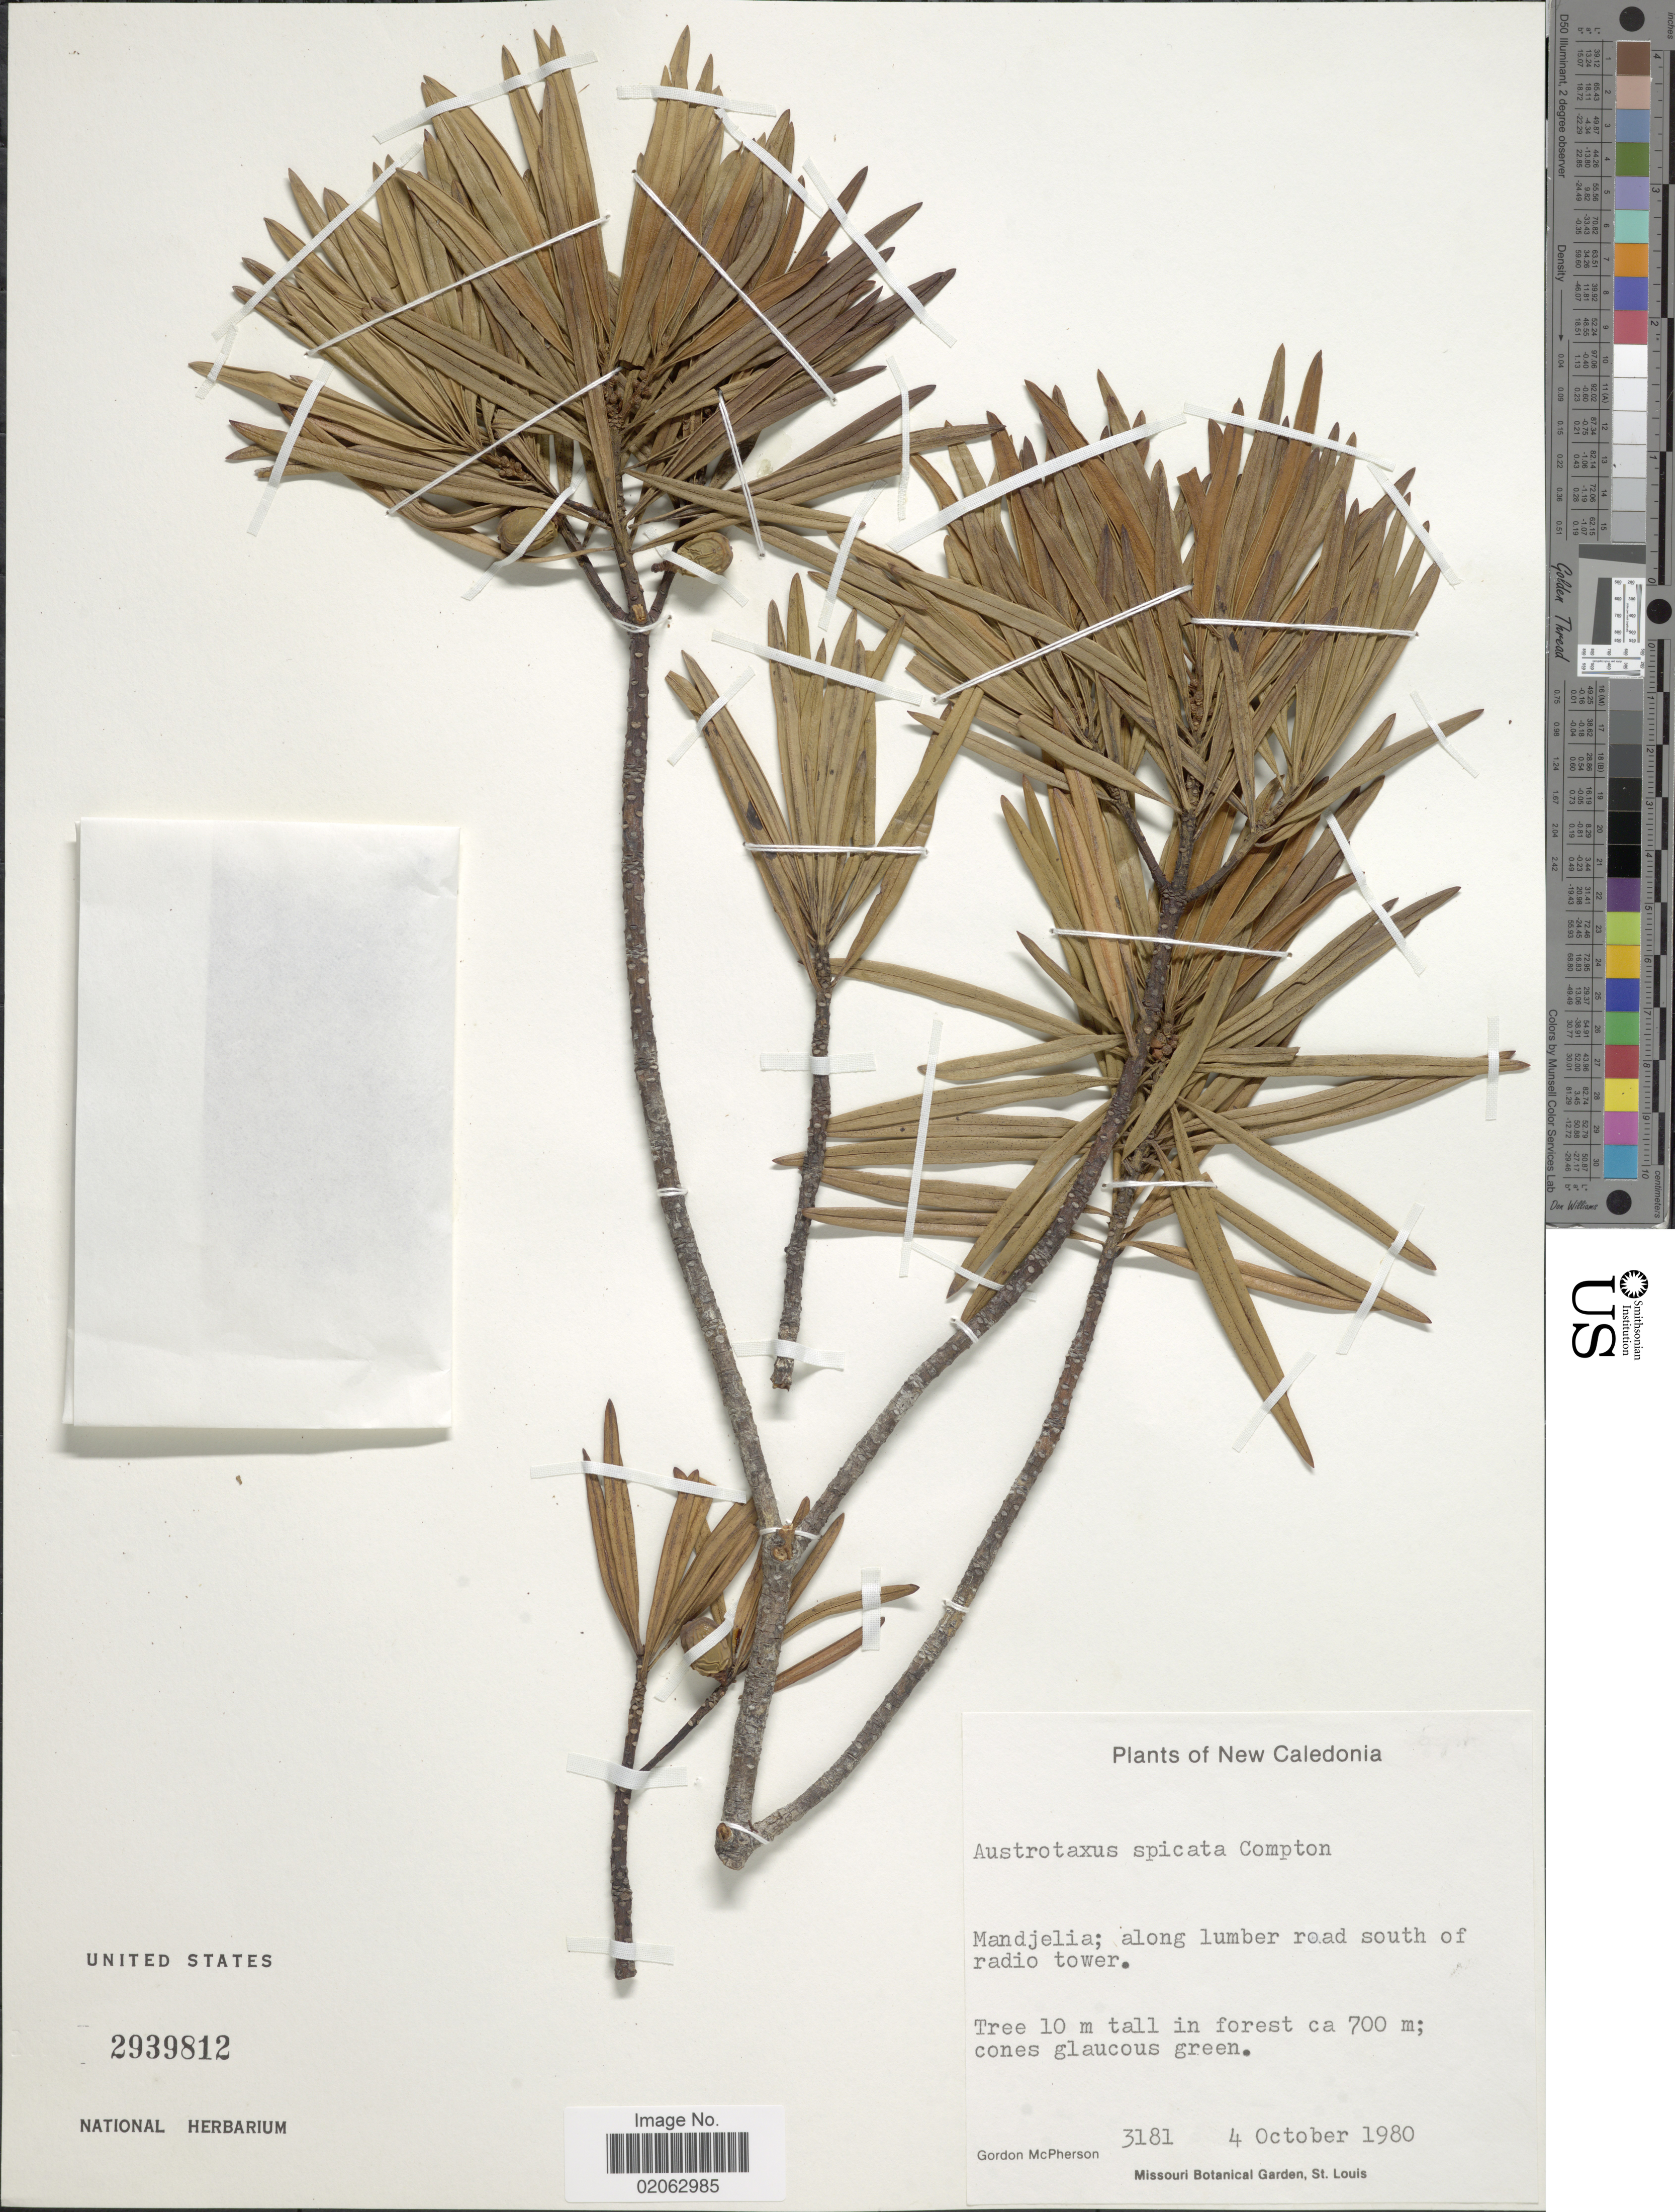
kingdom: Plantae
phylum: Tracheophyta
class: Pinopsida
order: Pinales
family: Taxaceae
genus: Austrotaxus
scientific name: Austrotaxus spicata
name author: Compton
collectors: G. D. McPherson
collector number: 3181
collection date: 1980-10-04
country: New Caledonia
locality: Mandjelia; along lumber road south of radio tower.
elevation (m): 700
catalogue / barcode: US 2939812